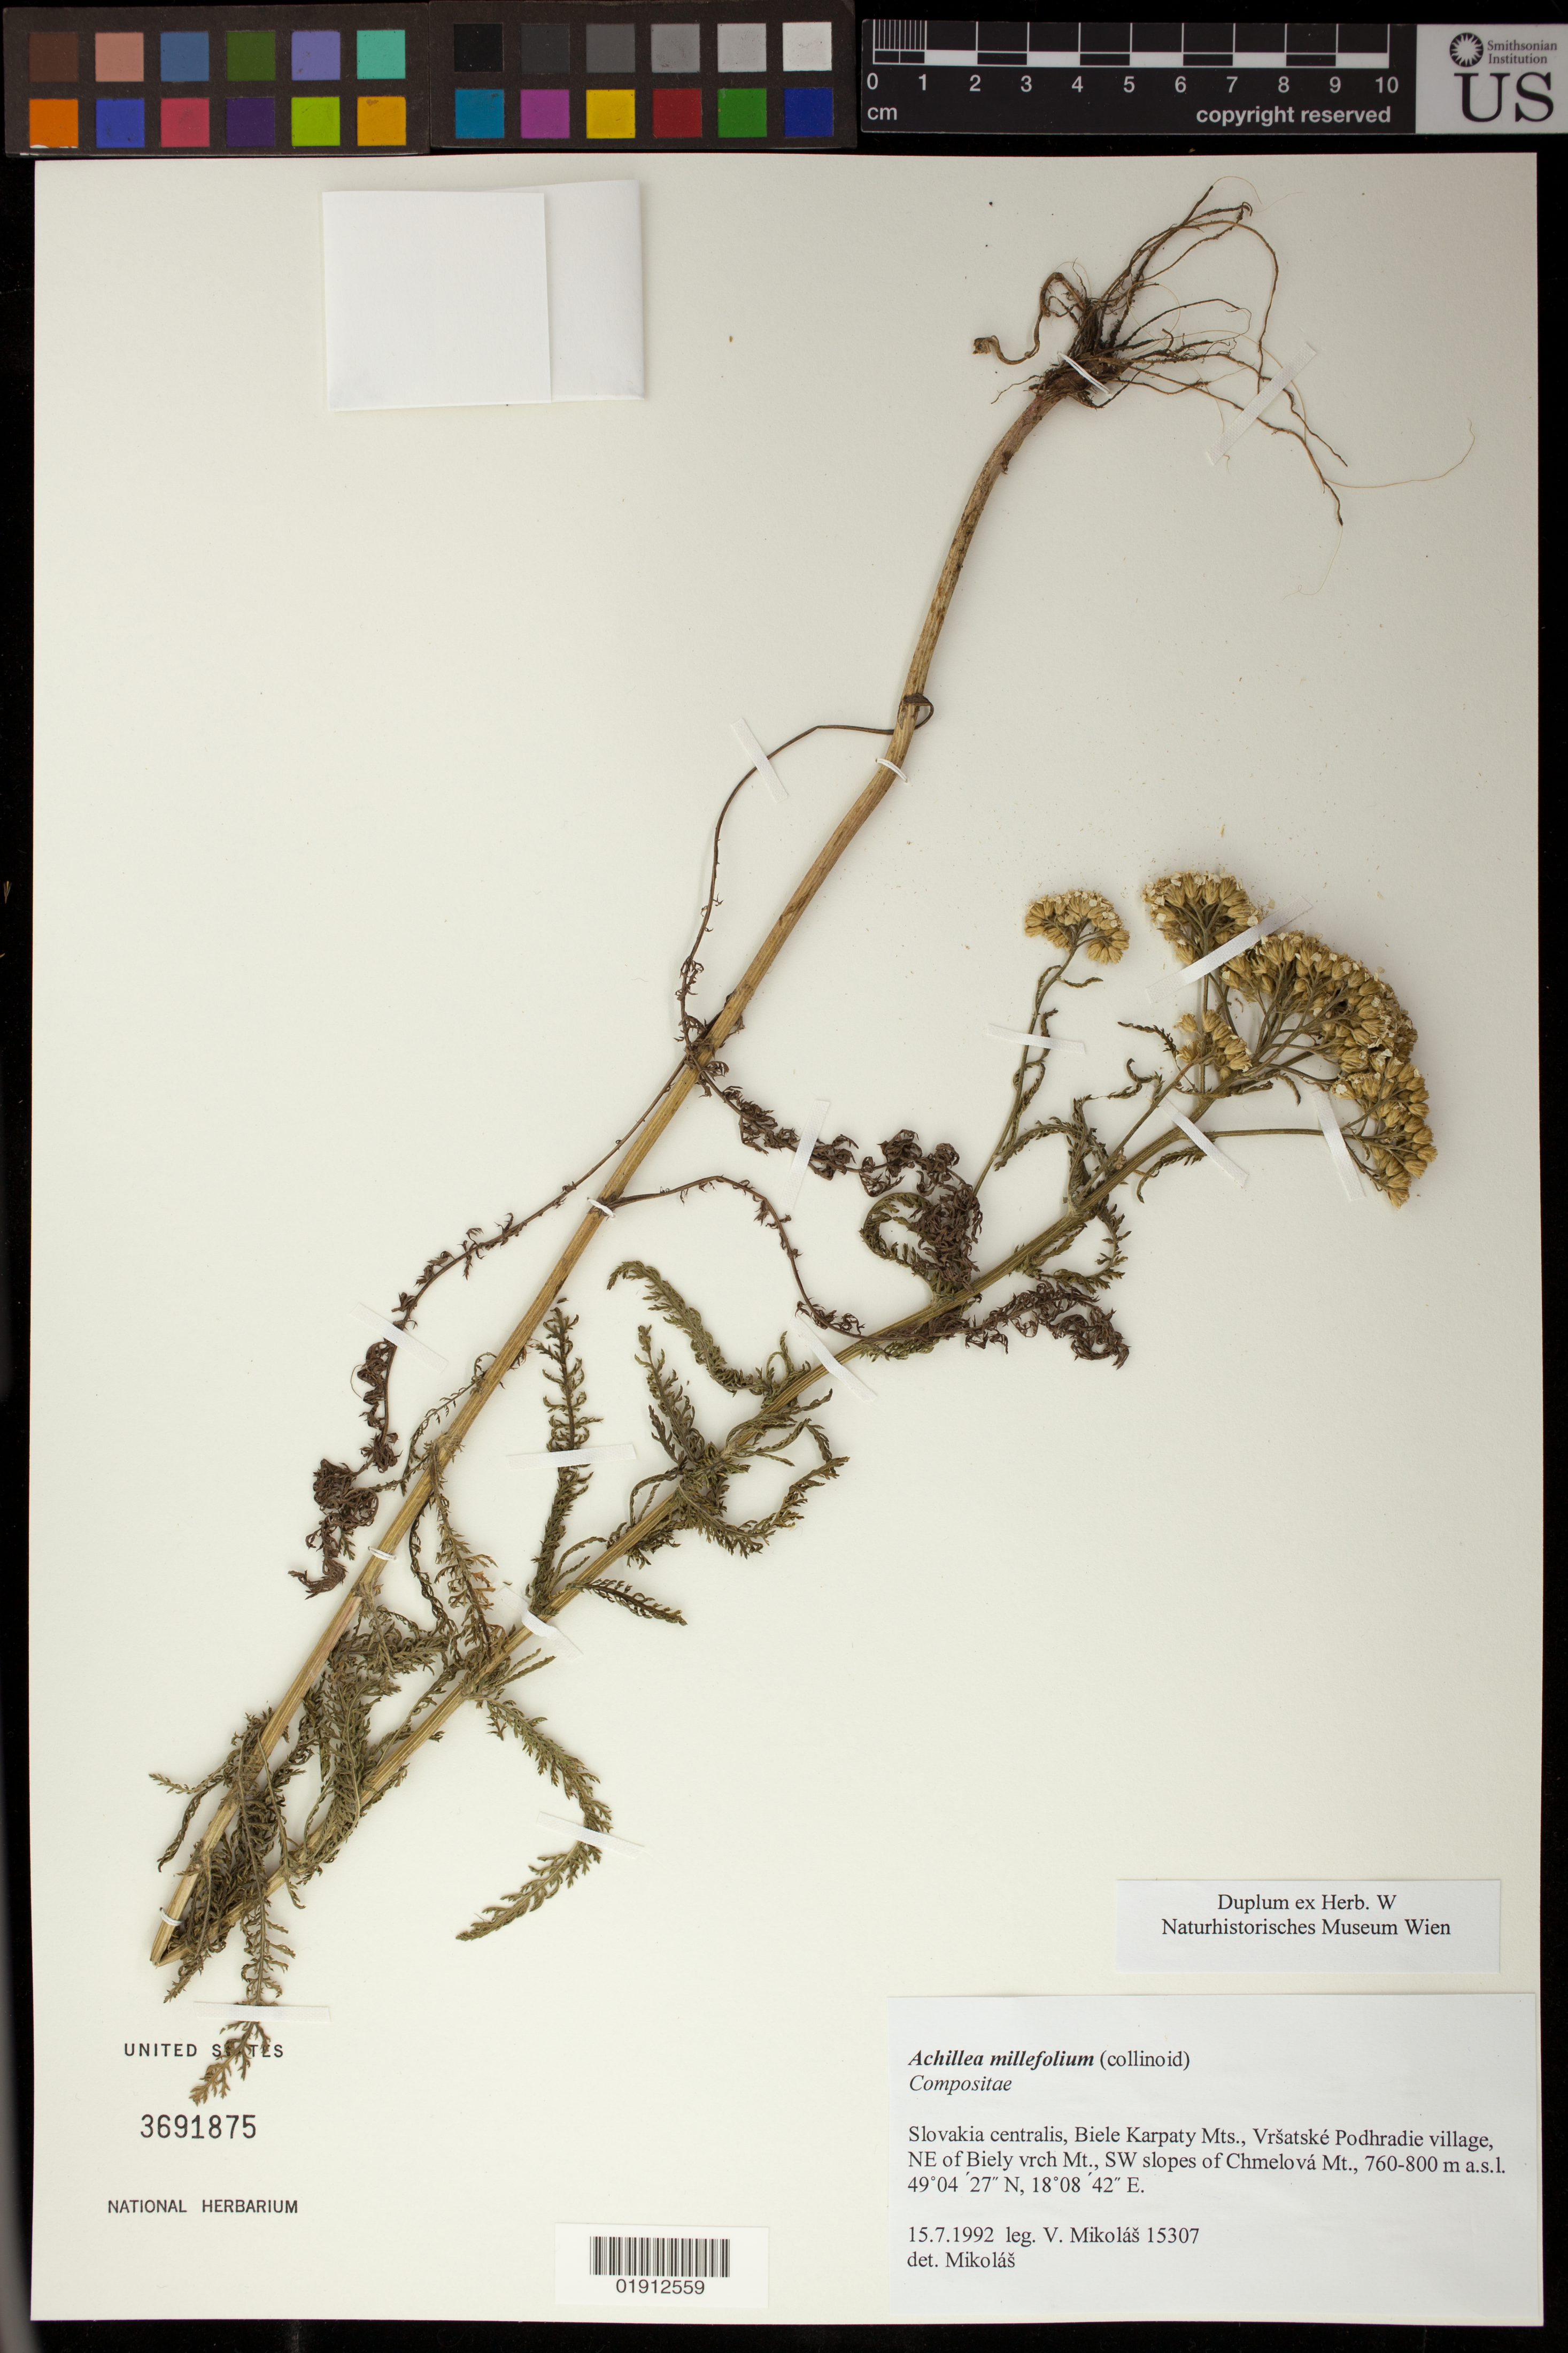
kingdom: Plantae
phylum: Tracheophyta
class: Magnoliopsida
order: Asterales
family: Asteraceae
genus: Achillea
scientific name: Achillea millefolium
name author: L.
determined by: Mikolás, V.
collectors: V. Mikolas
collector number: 15307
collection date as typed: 15.7.1992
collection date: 1992-07-15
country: Slovakia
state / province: Trenciansky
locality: Slovakia centralis, Biele Karpaty Mts., Vrsatske Podhradie village, NE of Biely vrch Mt., SW slopes of Chmelova Mt.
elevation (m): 760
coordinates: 49 04 27 N, 18 08 42 E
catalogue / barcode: US 3691875